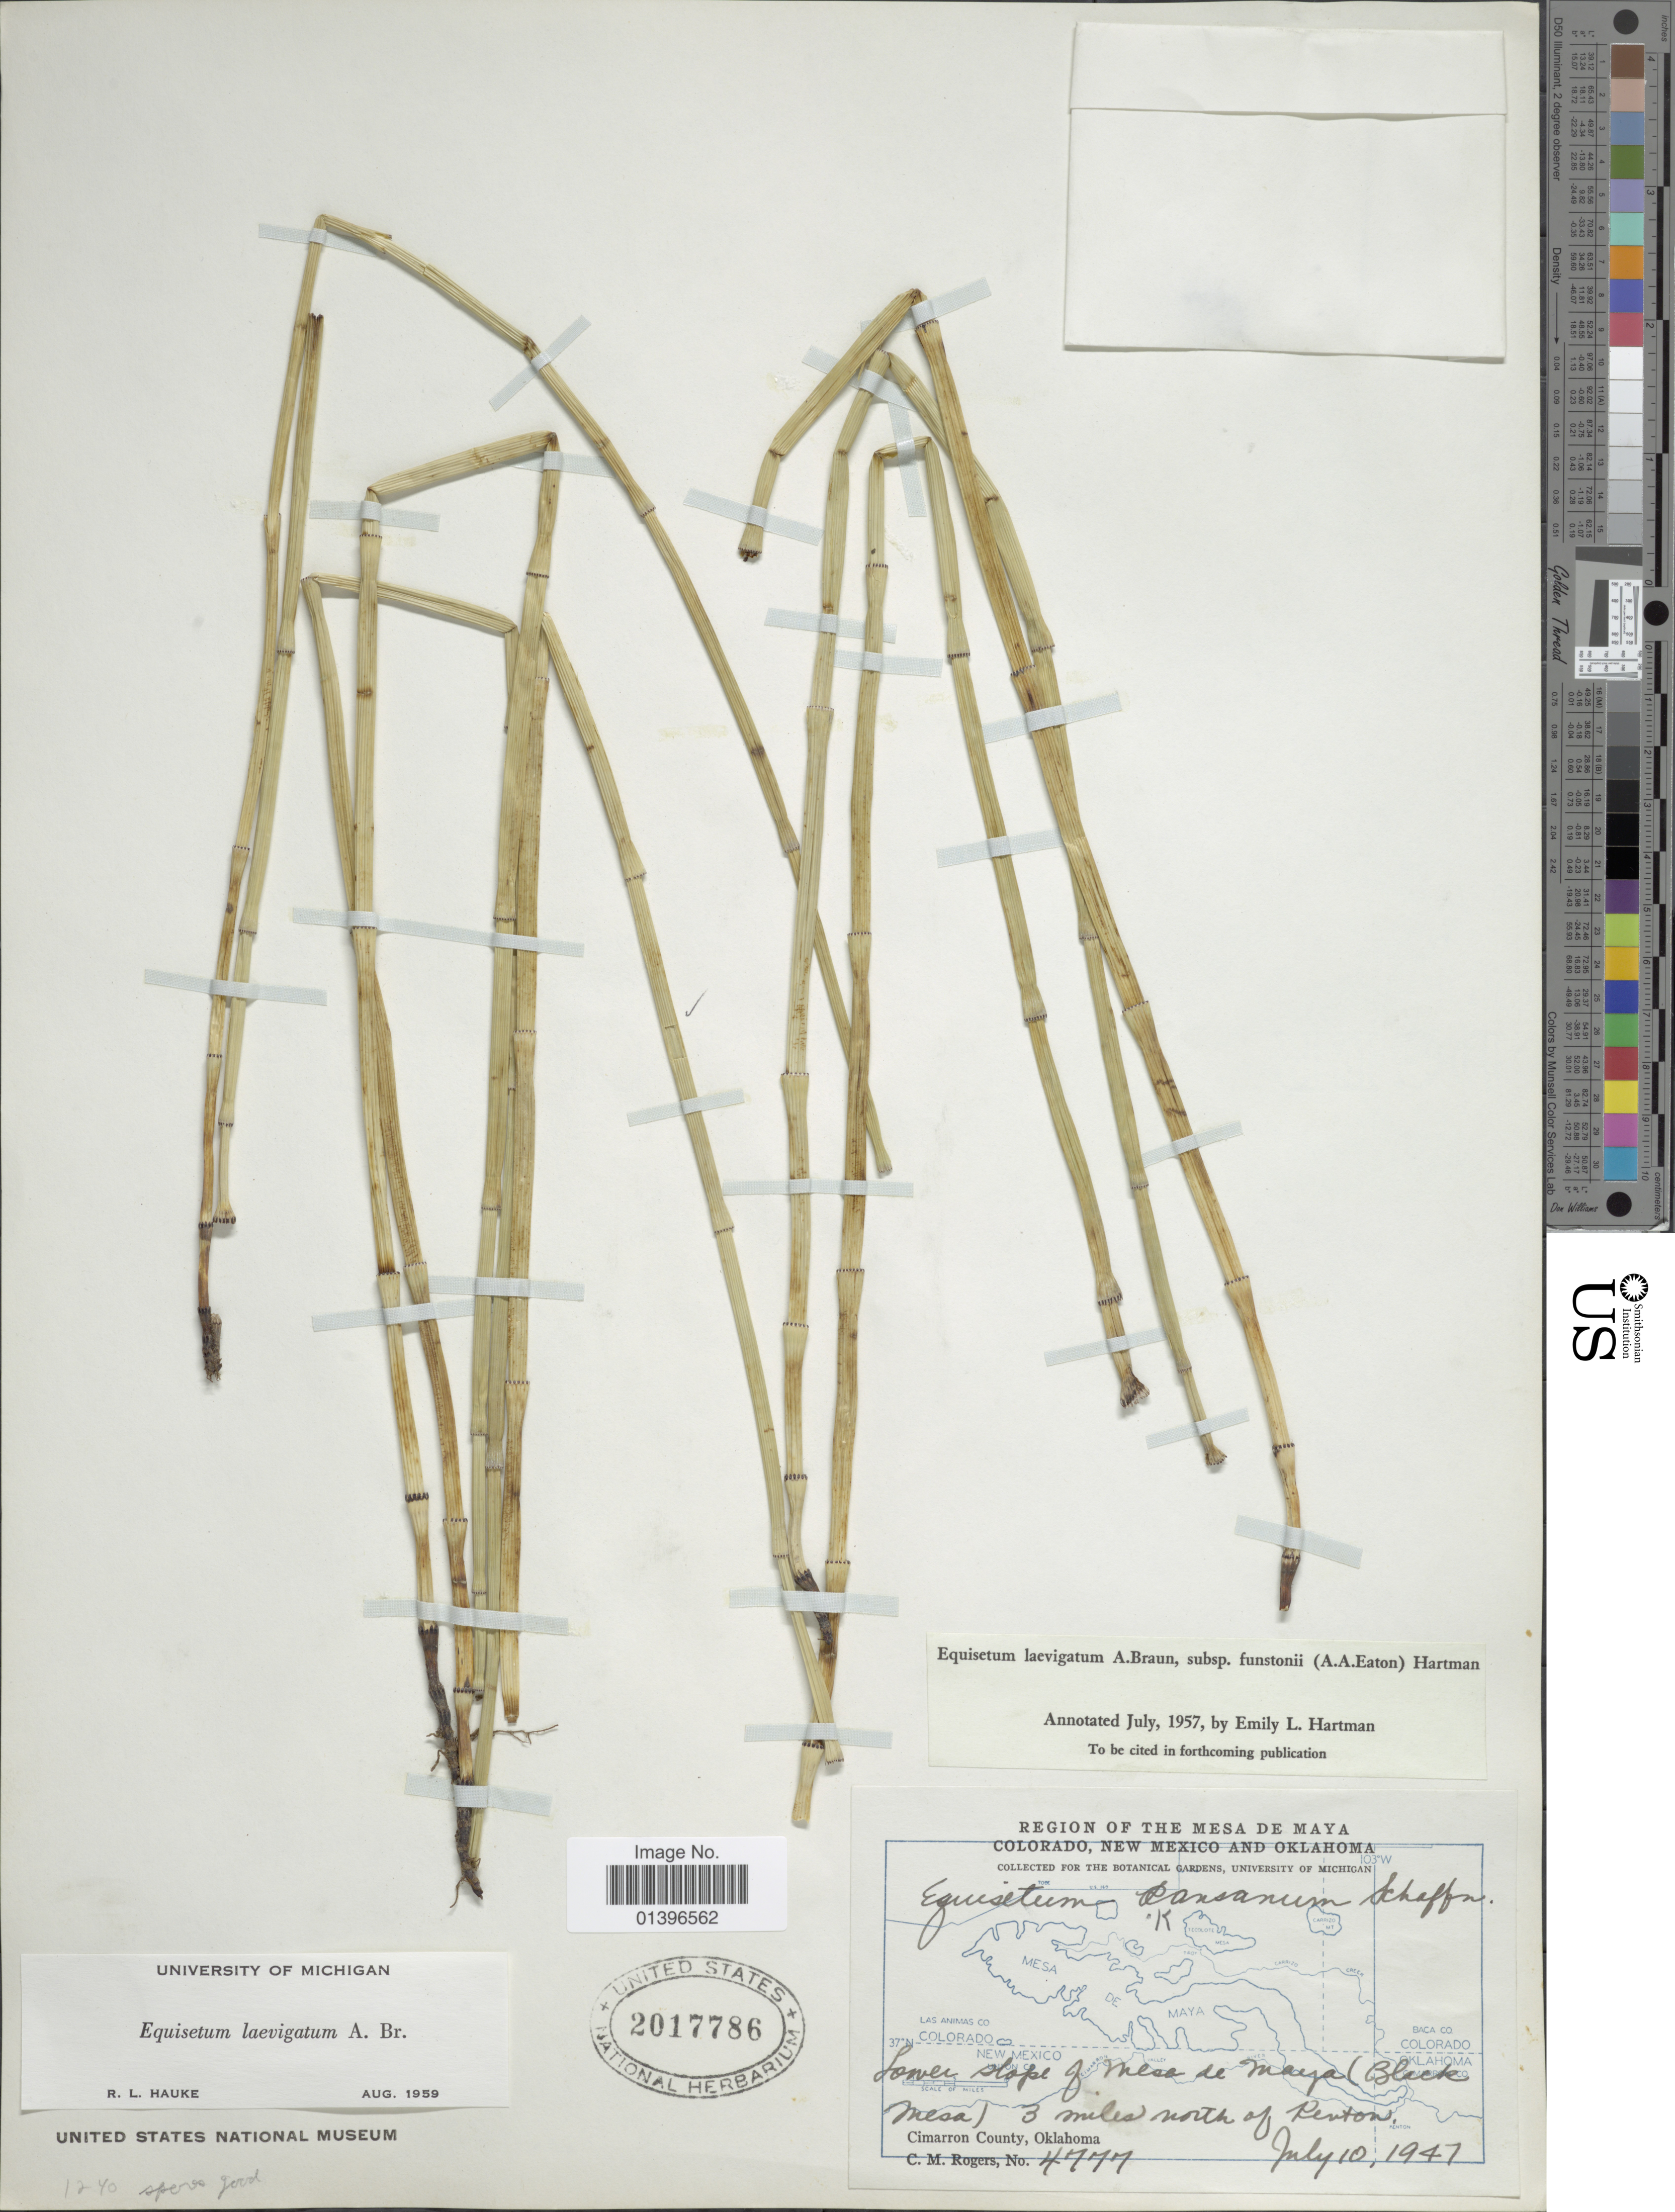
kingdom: Plantae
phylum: Tracheophyta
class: Polypodiopsida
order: Equisetales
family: Equisetaceae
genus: Equisetum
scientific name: Equisetum laevigatum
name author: A. Braun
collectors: C. M. Rogers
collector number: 4777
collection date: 1947-07-10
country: United States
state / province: Oklahoma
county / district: Cimarron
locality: Lower slope of Mesa de Maya (Black Mesa). 3 miles north of Kenton, Cimarron County.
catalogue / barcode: US 2017786